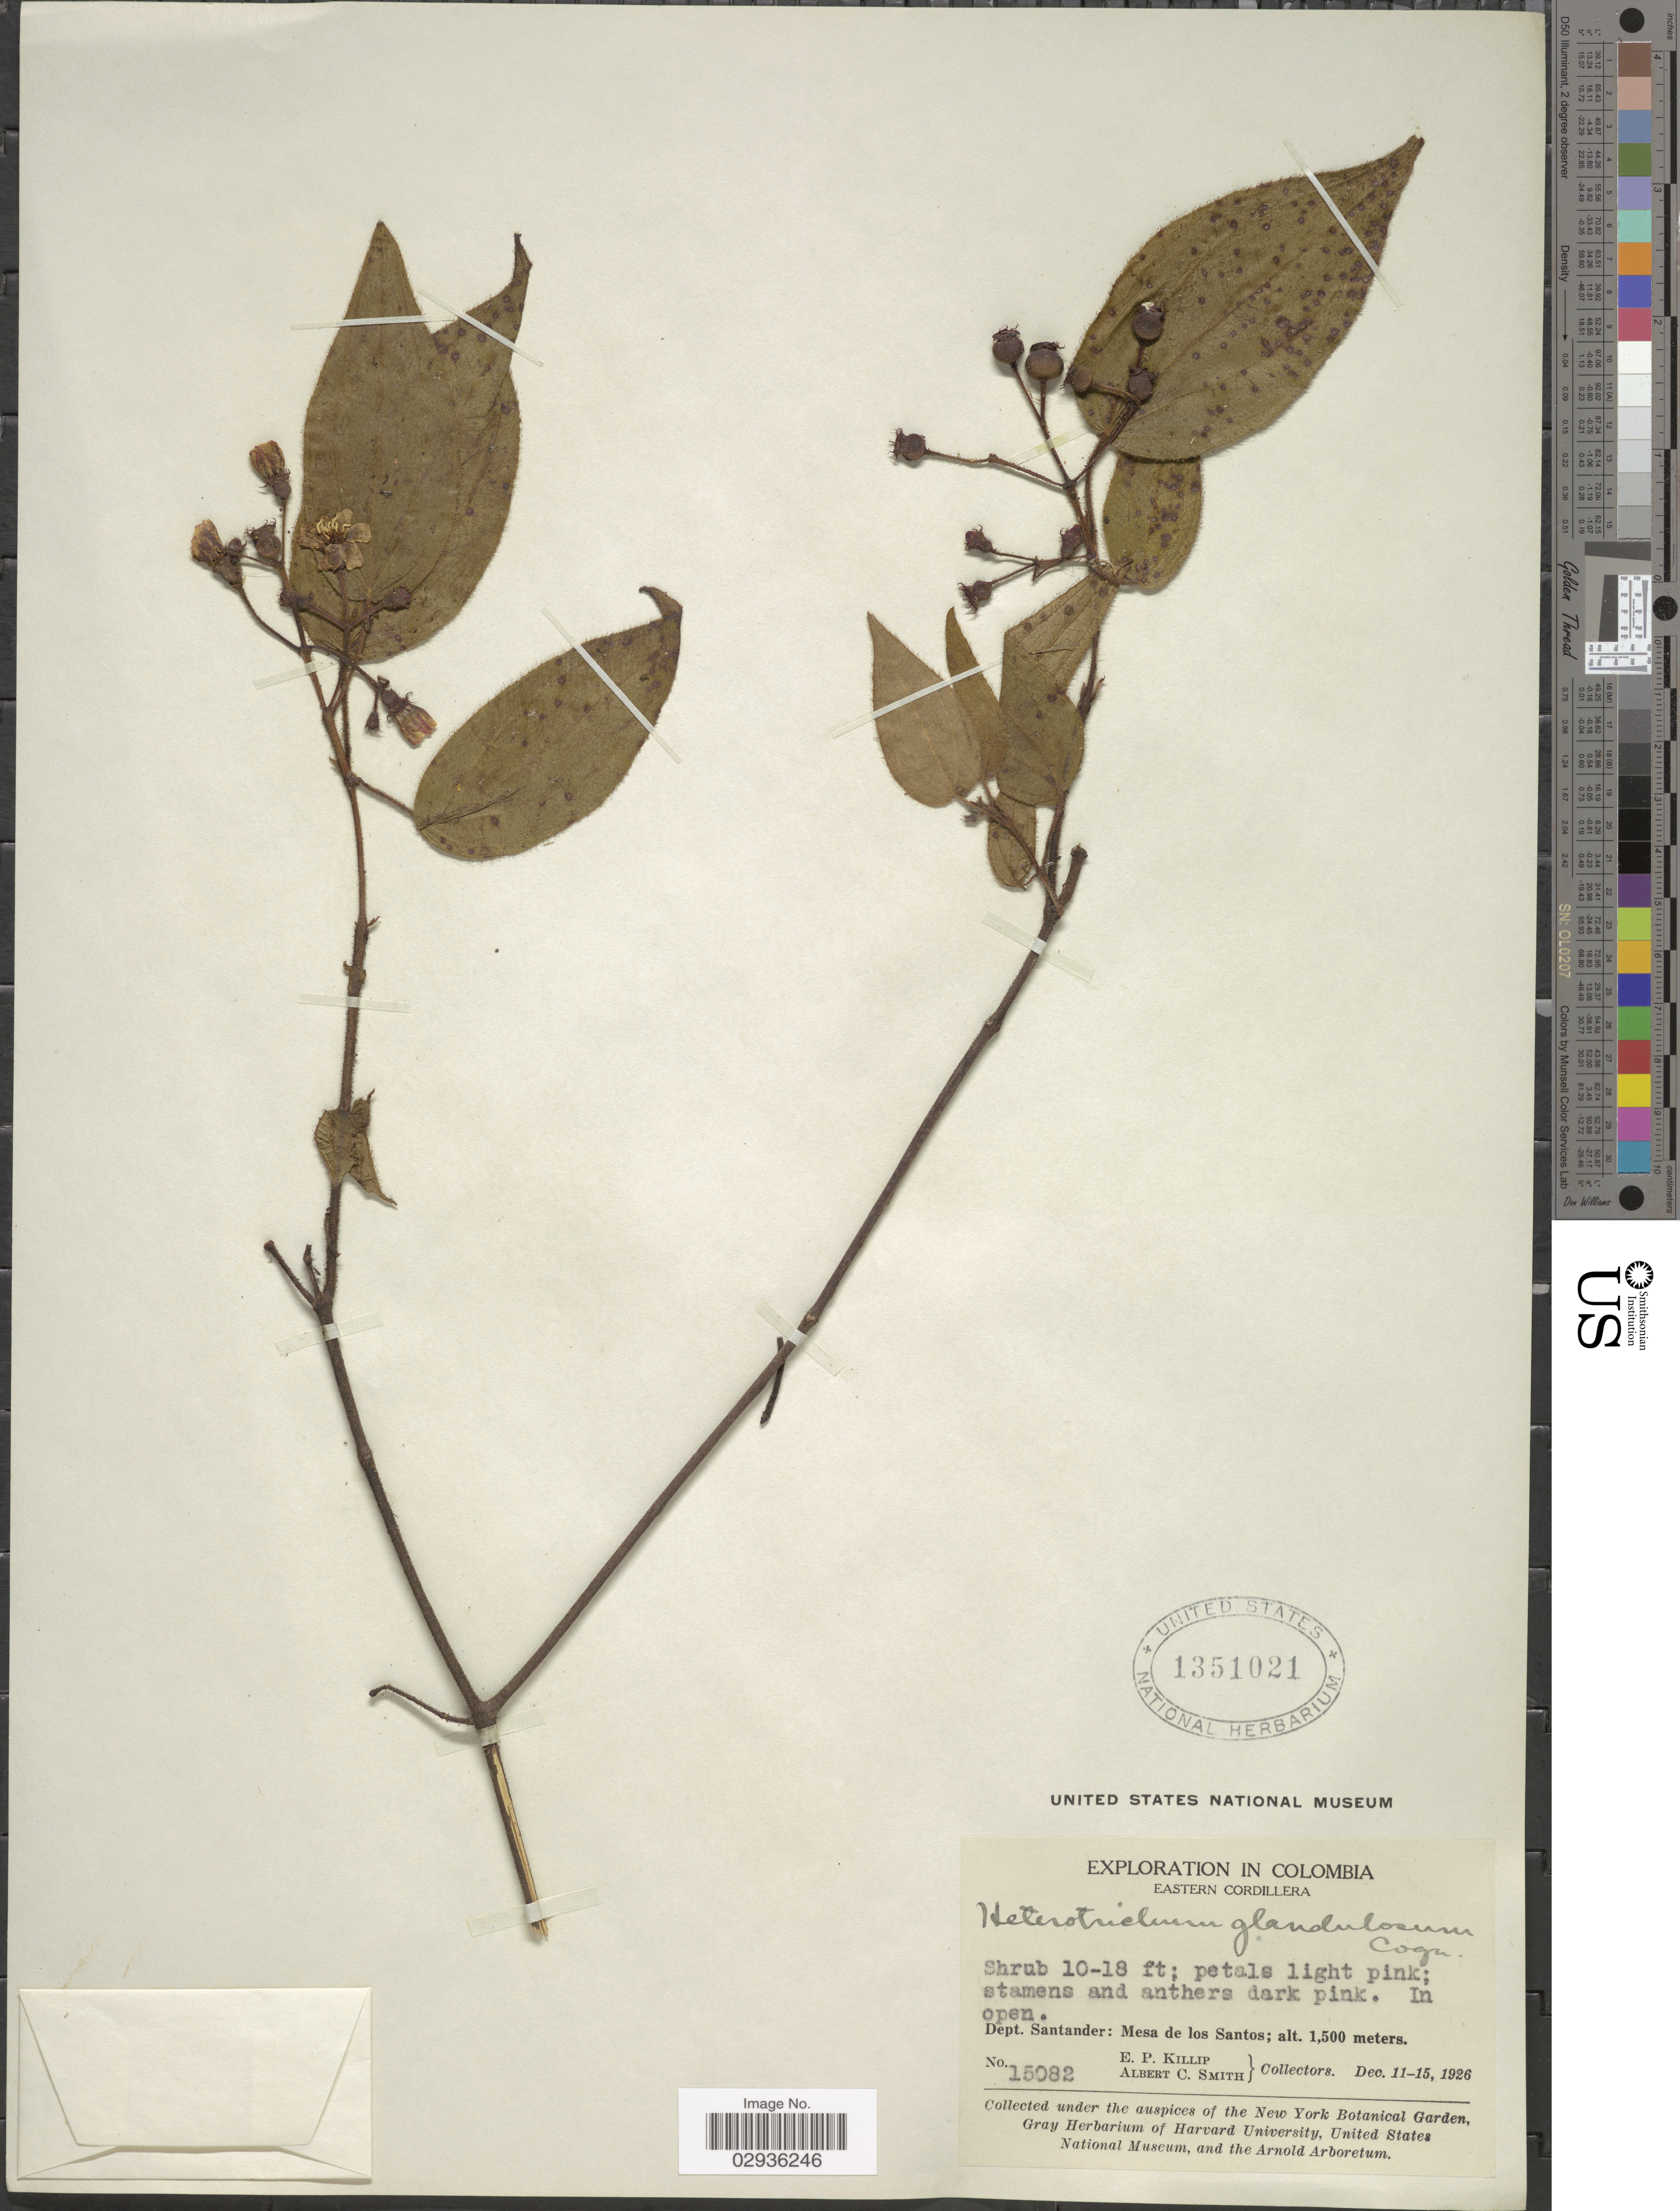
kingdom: Plantae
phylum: Tracheophyta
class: Magnoliopsida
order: Myrtales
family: Melastomataceae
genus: Miconia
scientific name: Miconia araguensis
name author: Wurdack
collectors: E. P. Killip & A. C. Smith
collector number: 15082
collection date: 1926-12-11/1926-12-15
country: Colombia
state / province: Santander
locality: Eastern Cordillera. Dept. Santander: Mesa de los Santos.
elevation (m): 1500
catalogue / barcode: US 1351021